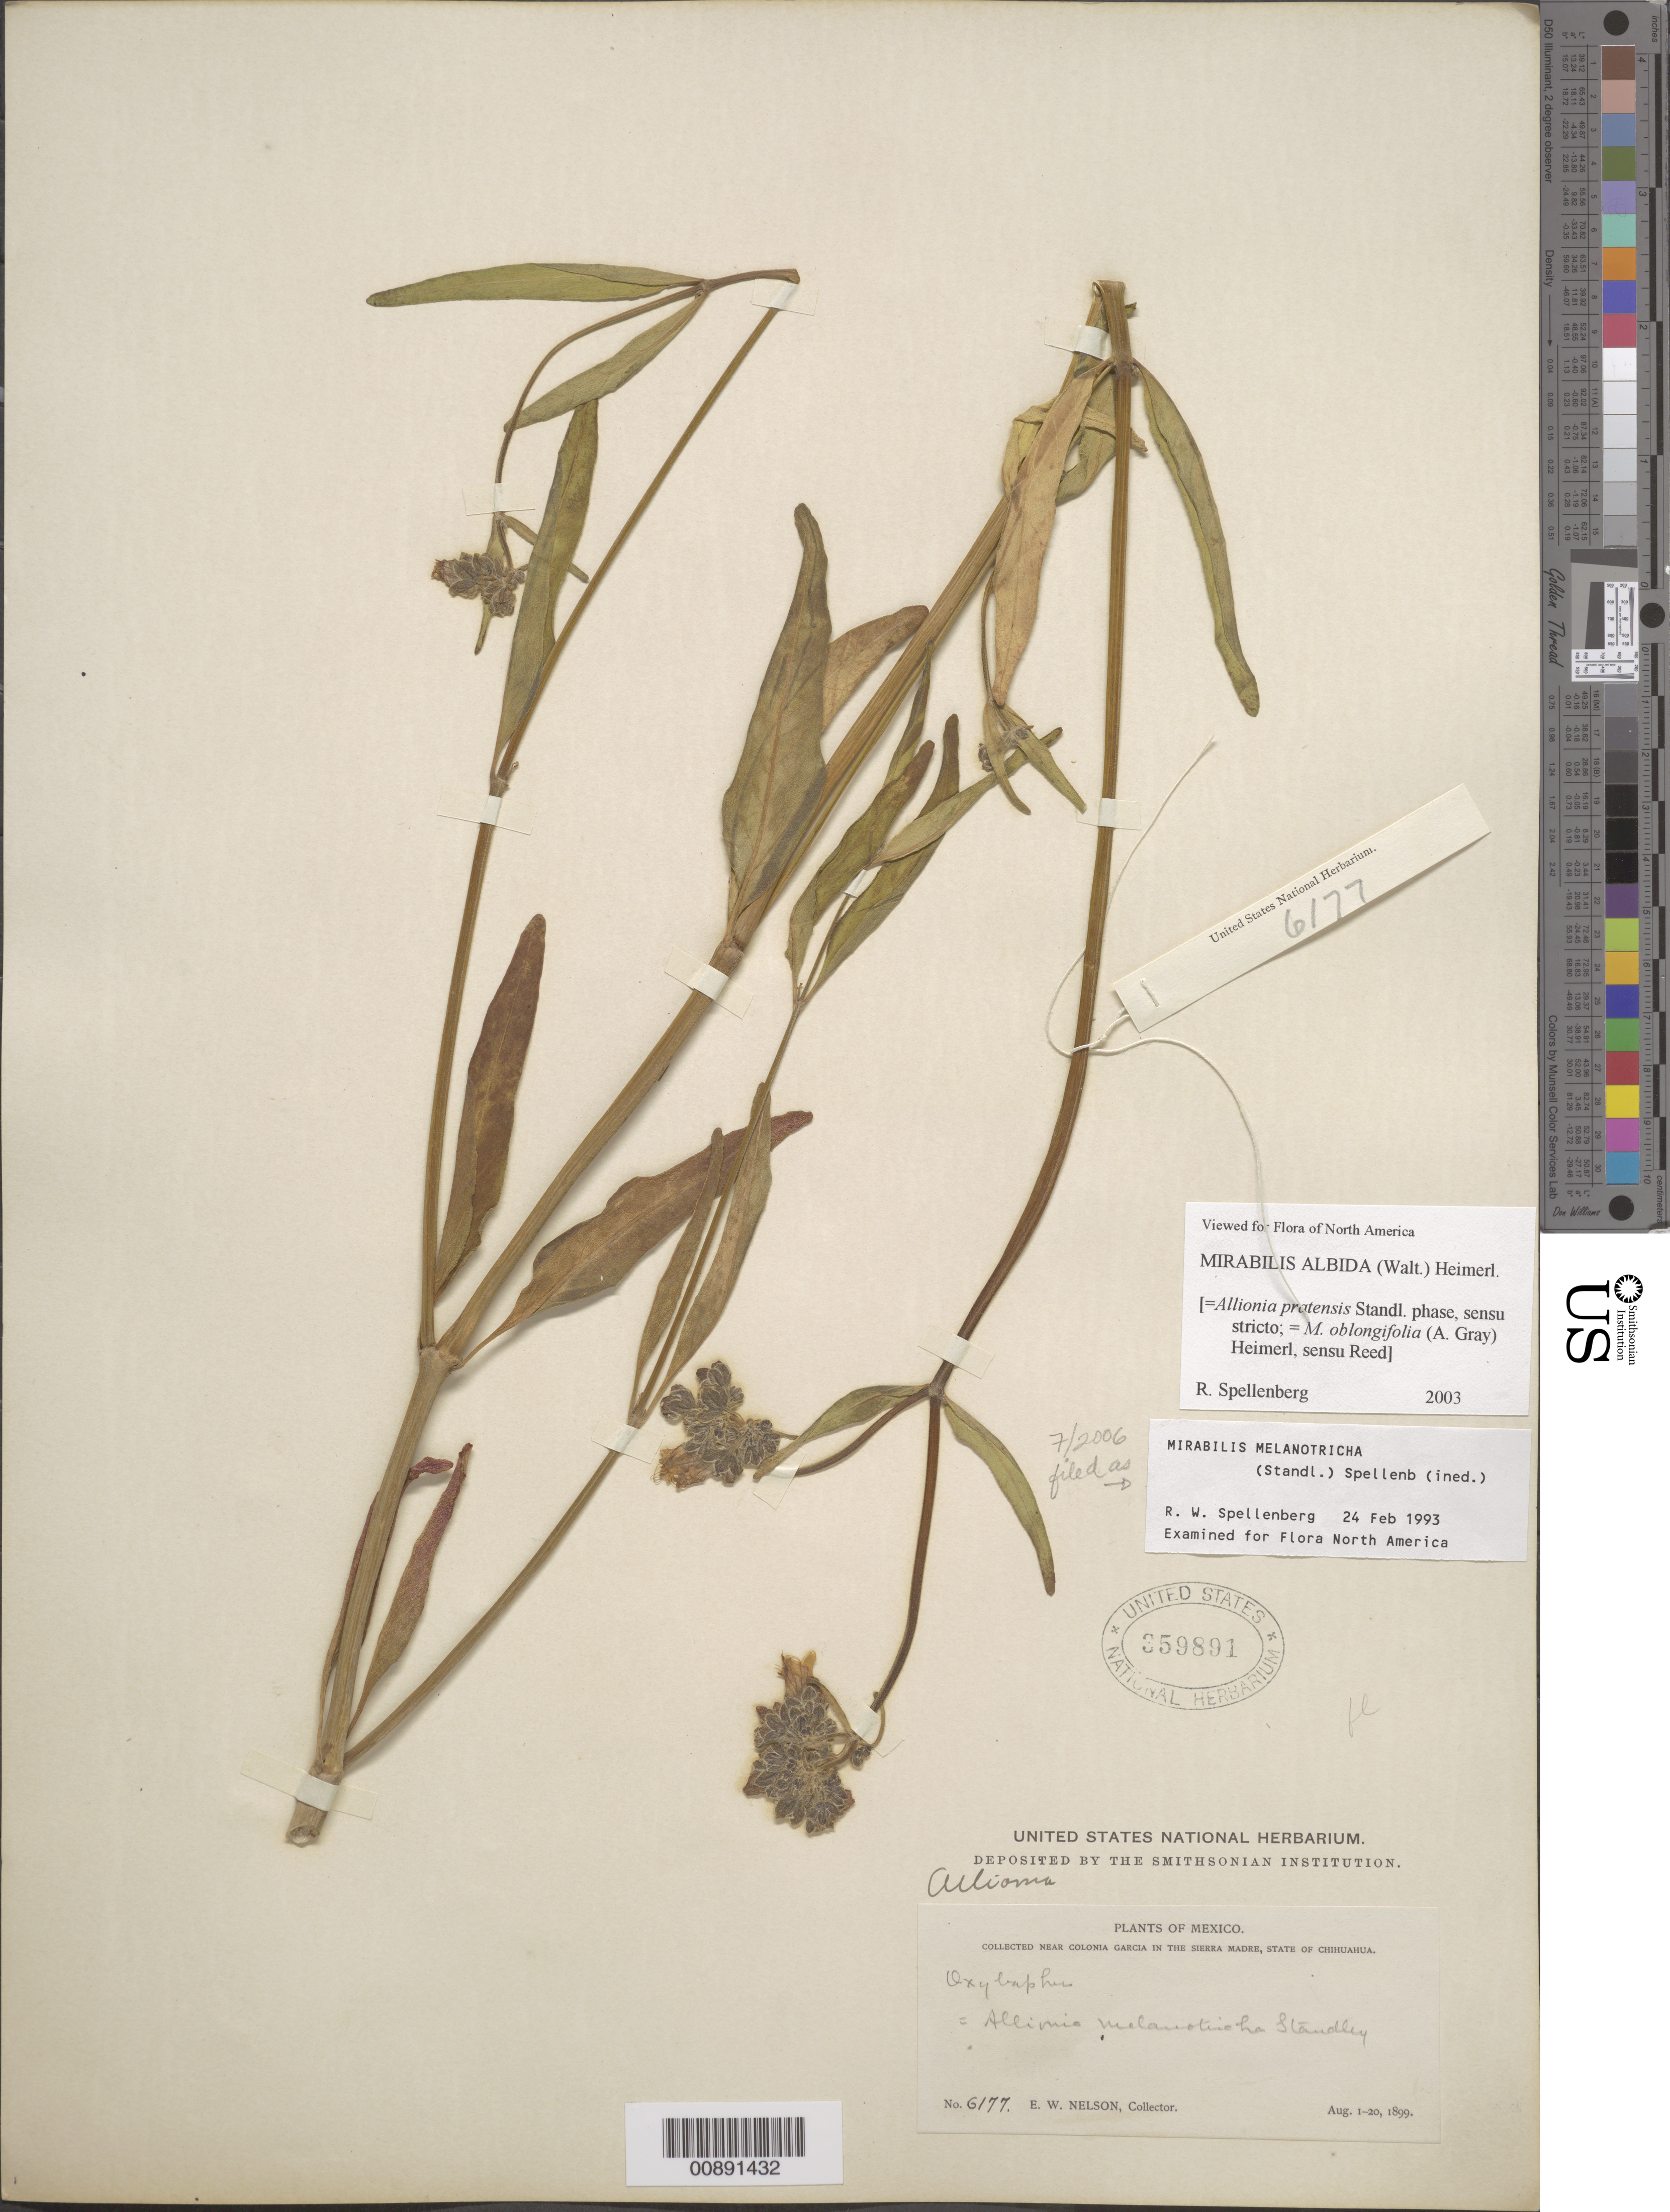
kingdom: Plantae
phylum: Tracheophyta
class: Magnoliopsida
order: Caryophyllales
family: Nyctaginaceae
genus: Mirabilis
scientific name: Mirabilis melanotricha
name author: (Standl.) Spellenb.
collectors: E. W. Nelson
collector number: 6177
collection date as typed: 01 Aug 1899 to 20 Aug 1899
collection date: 1899-08-01/1899-08-20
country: Mexico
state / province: Chihuahua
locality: Near Colonia García in the Sierra Madre, Chihuahua.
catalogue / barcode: US 359891